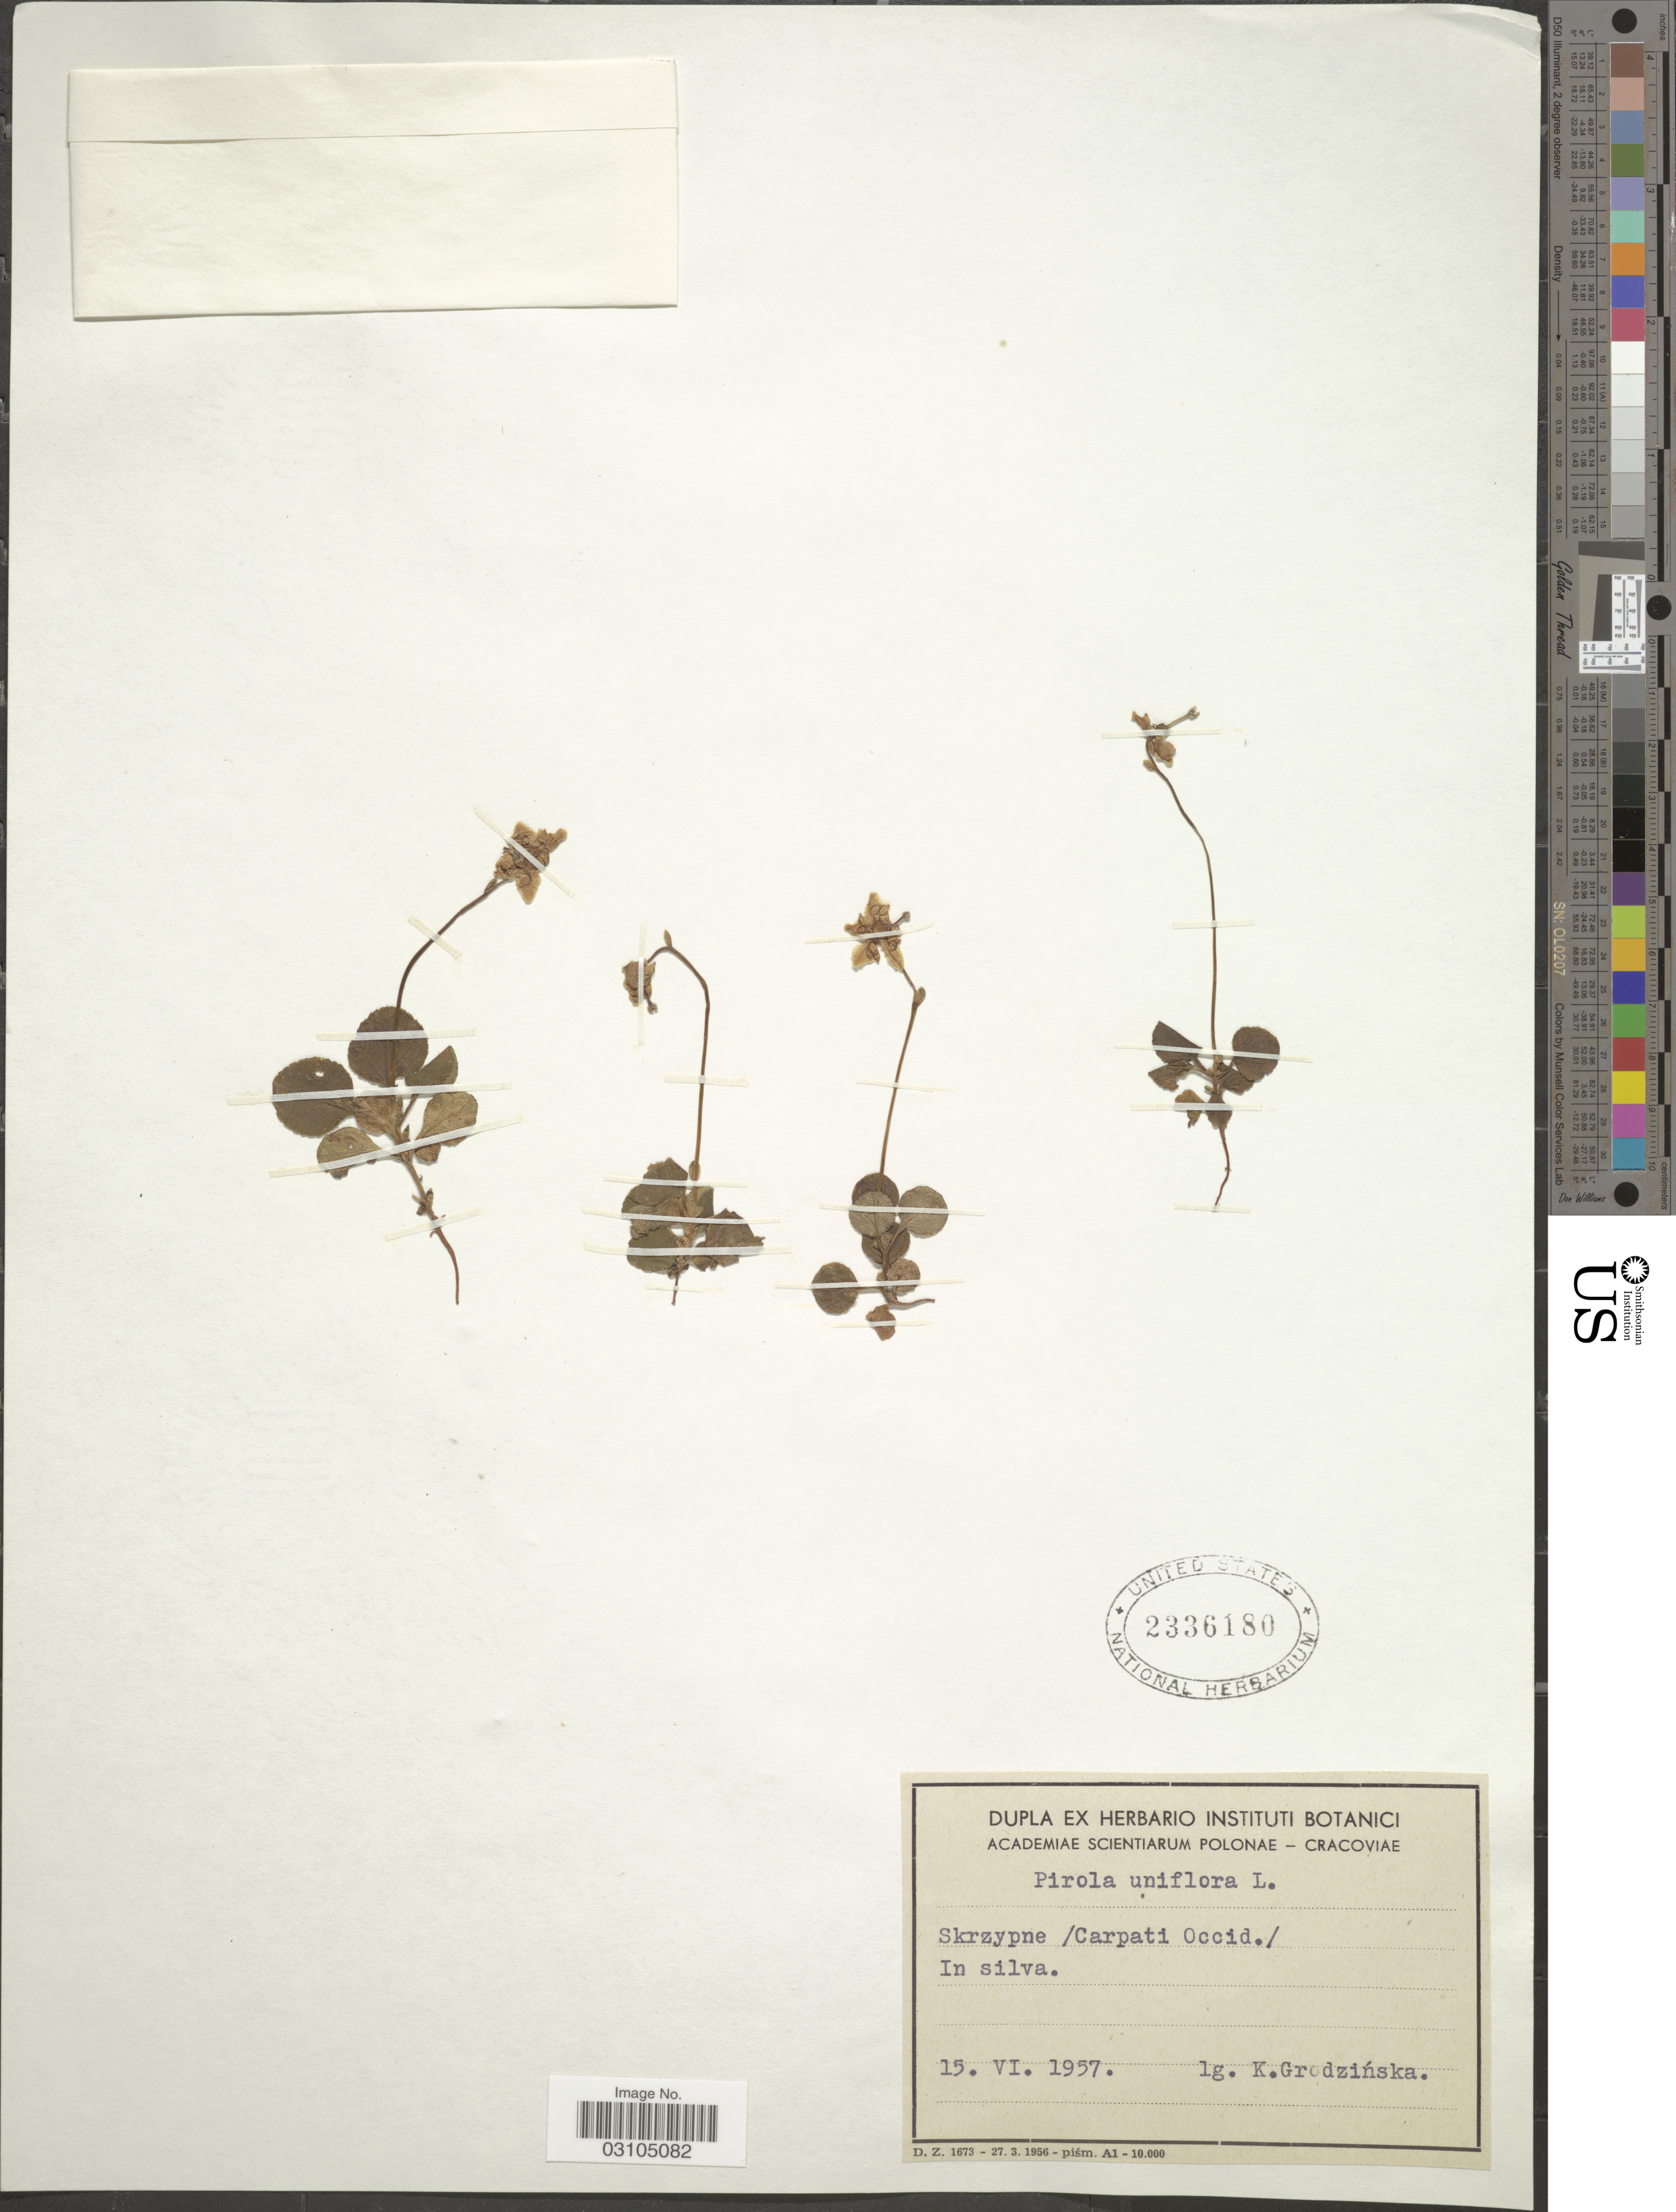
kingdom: Plantae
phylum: Tracheophyta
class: Magnoliopsida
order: Ericales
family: Ericaceae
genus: Moneses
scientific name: Moneses uniflora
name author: (L.) A. Gray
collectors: K. Grodzinska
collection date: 1957-06-15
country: Poland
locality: Skrzypne /Carpati Occid./ In silva.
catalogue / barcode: US 2336180